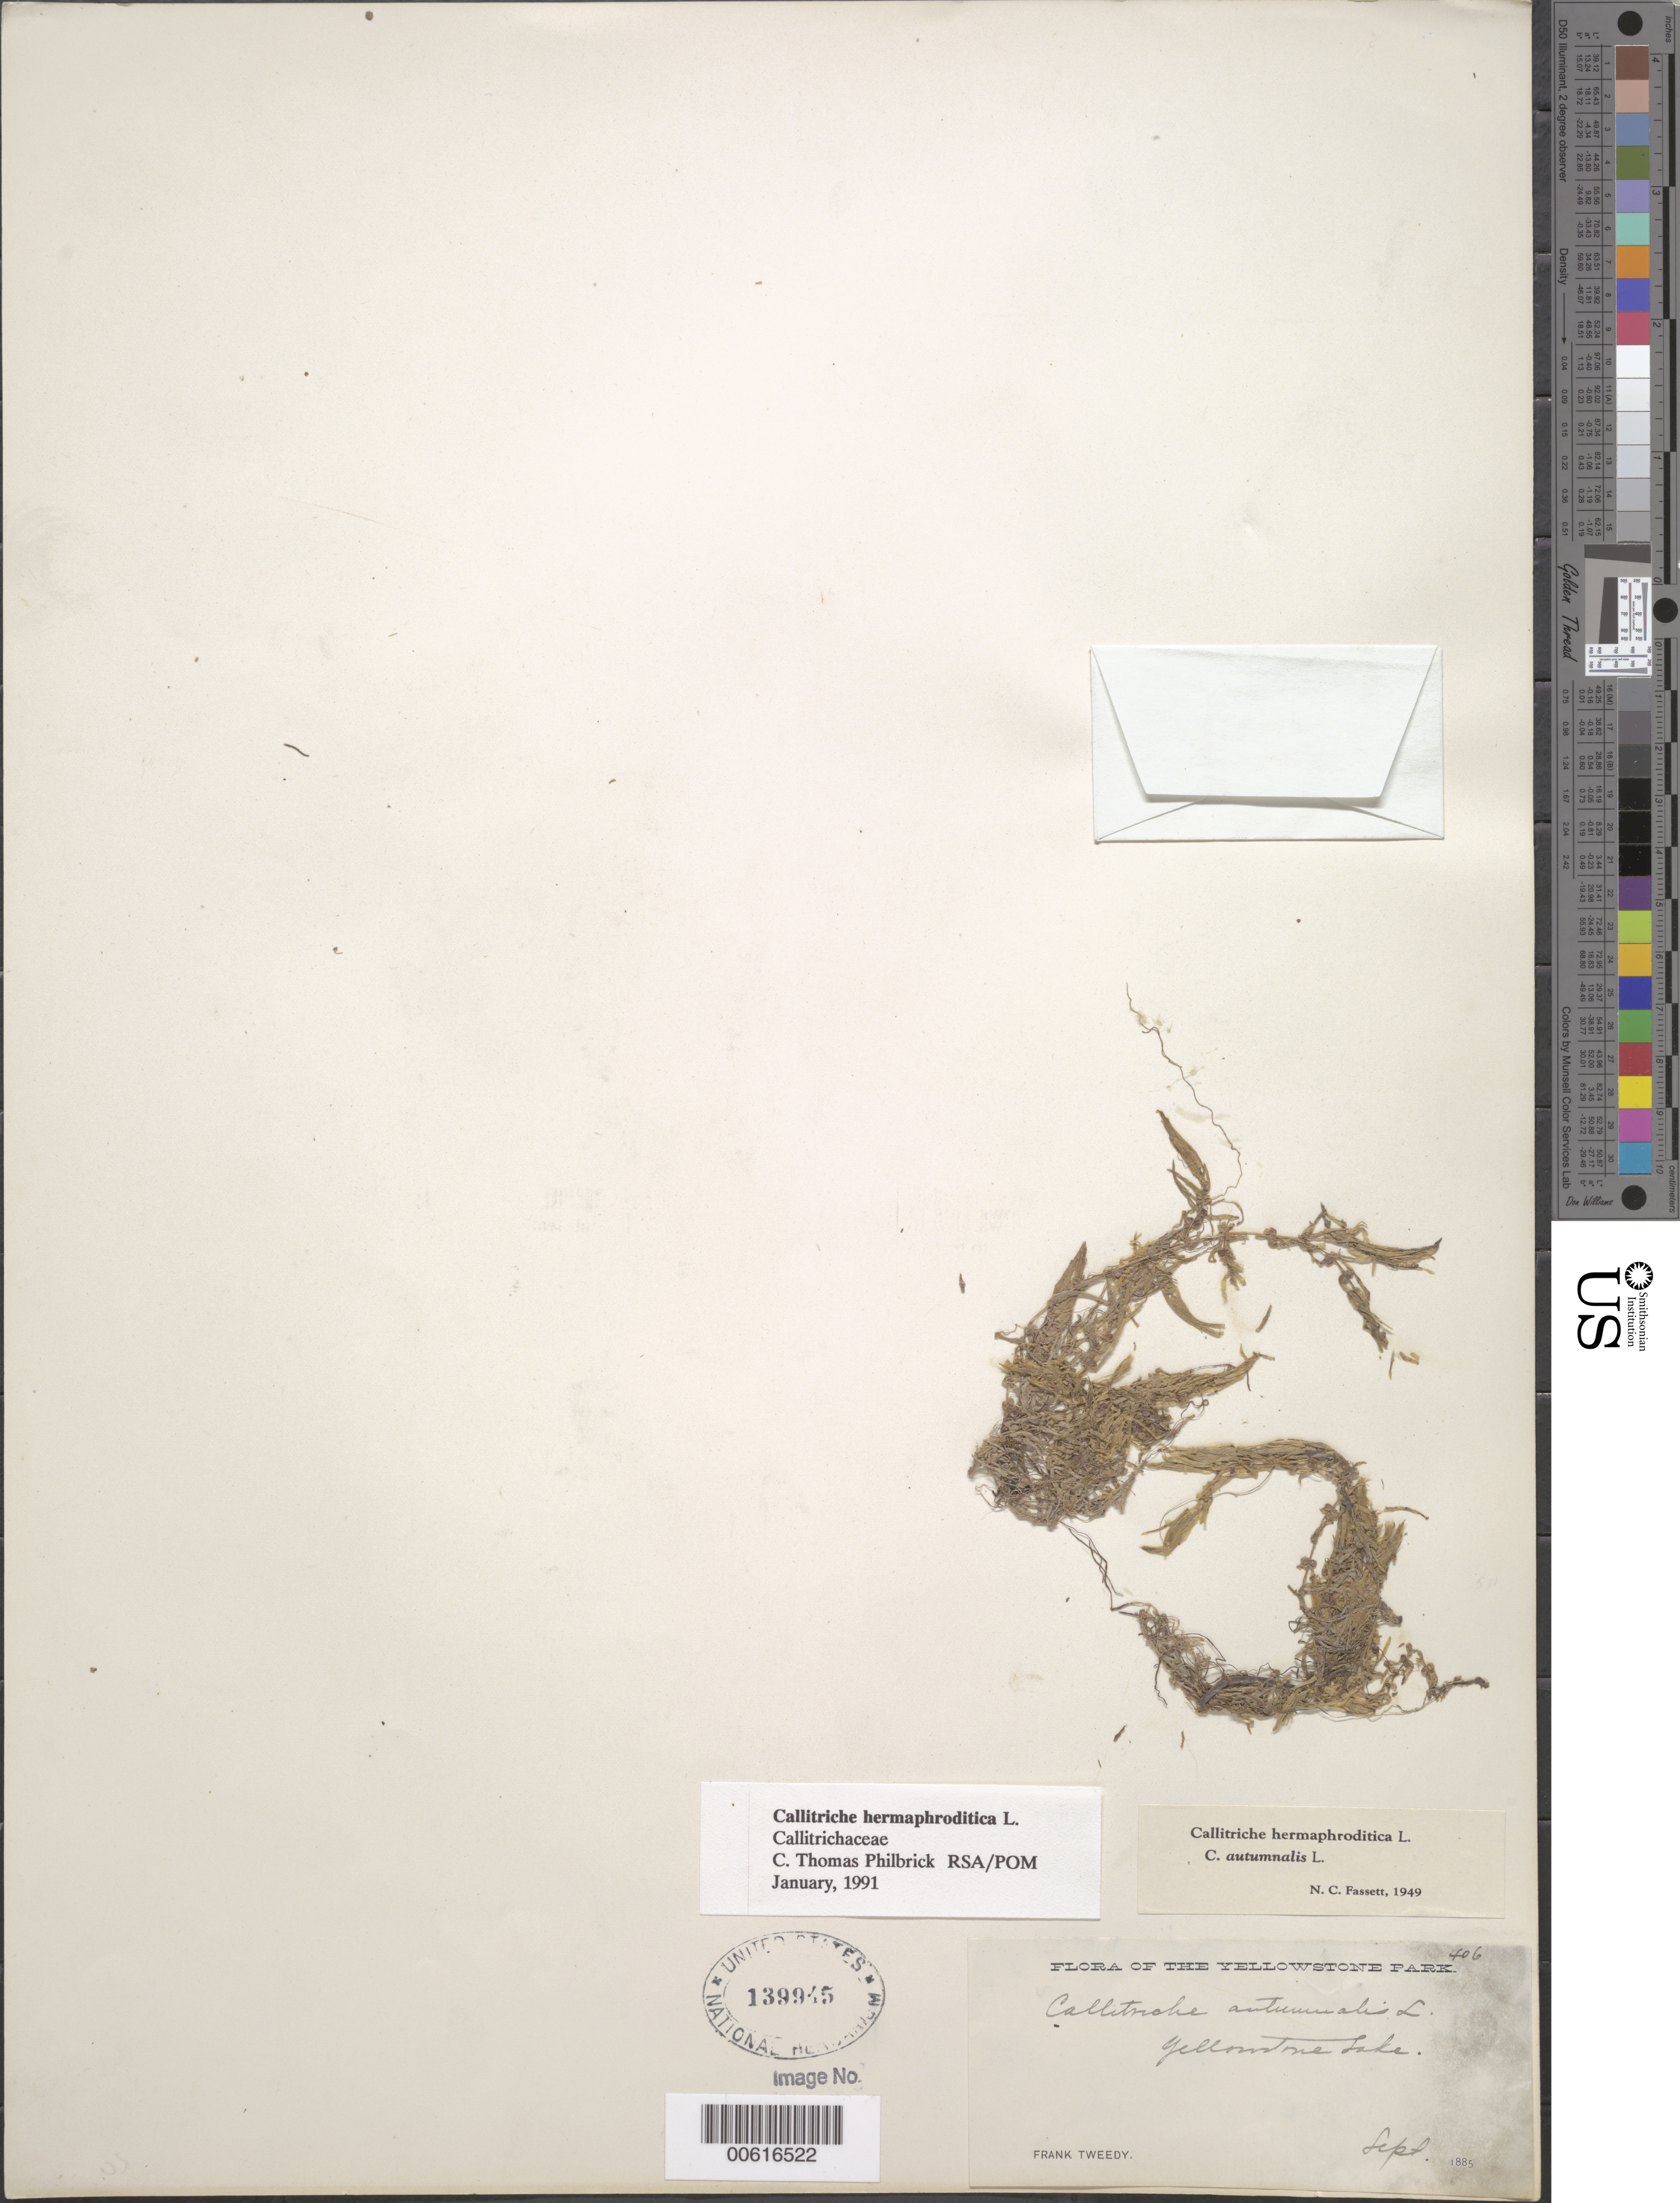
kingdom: Plantae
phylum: Tracheophyta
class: Magnoliopsida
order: Lamiales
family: Plantaginaceae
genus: Callitriche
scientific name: Callitriche hermaphroditica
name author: L.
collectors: F. Tweedy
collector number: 406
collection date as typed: Sep 1885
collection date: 1885-09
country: United States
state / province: Wyoming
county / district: Teton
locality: Yellowstone Park, Yellowstone Lake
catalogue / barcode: US 139945